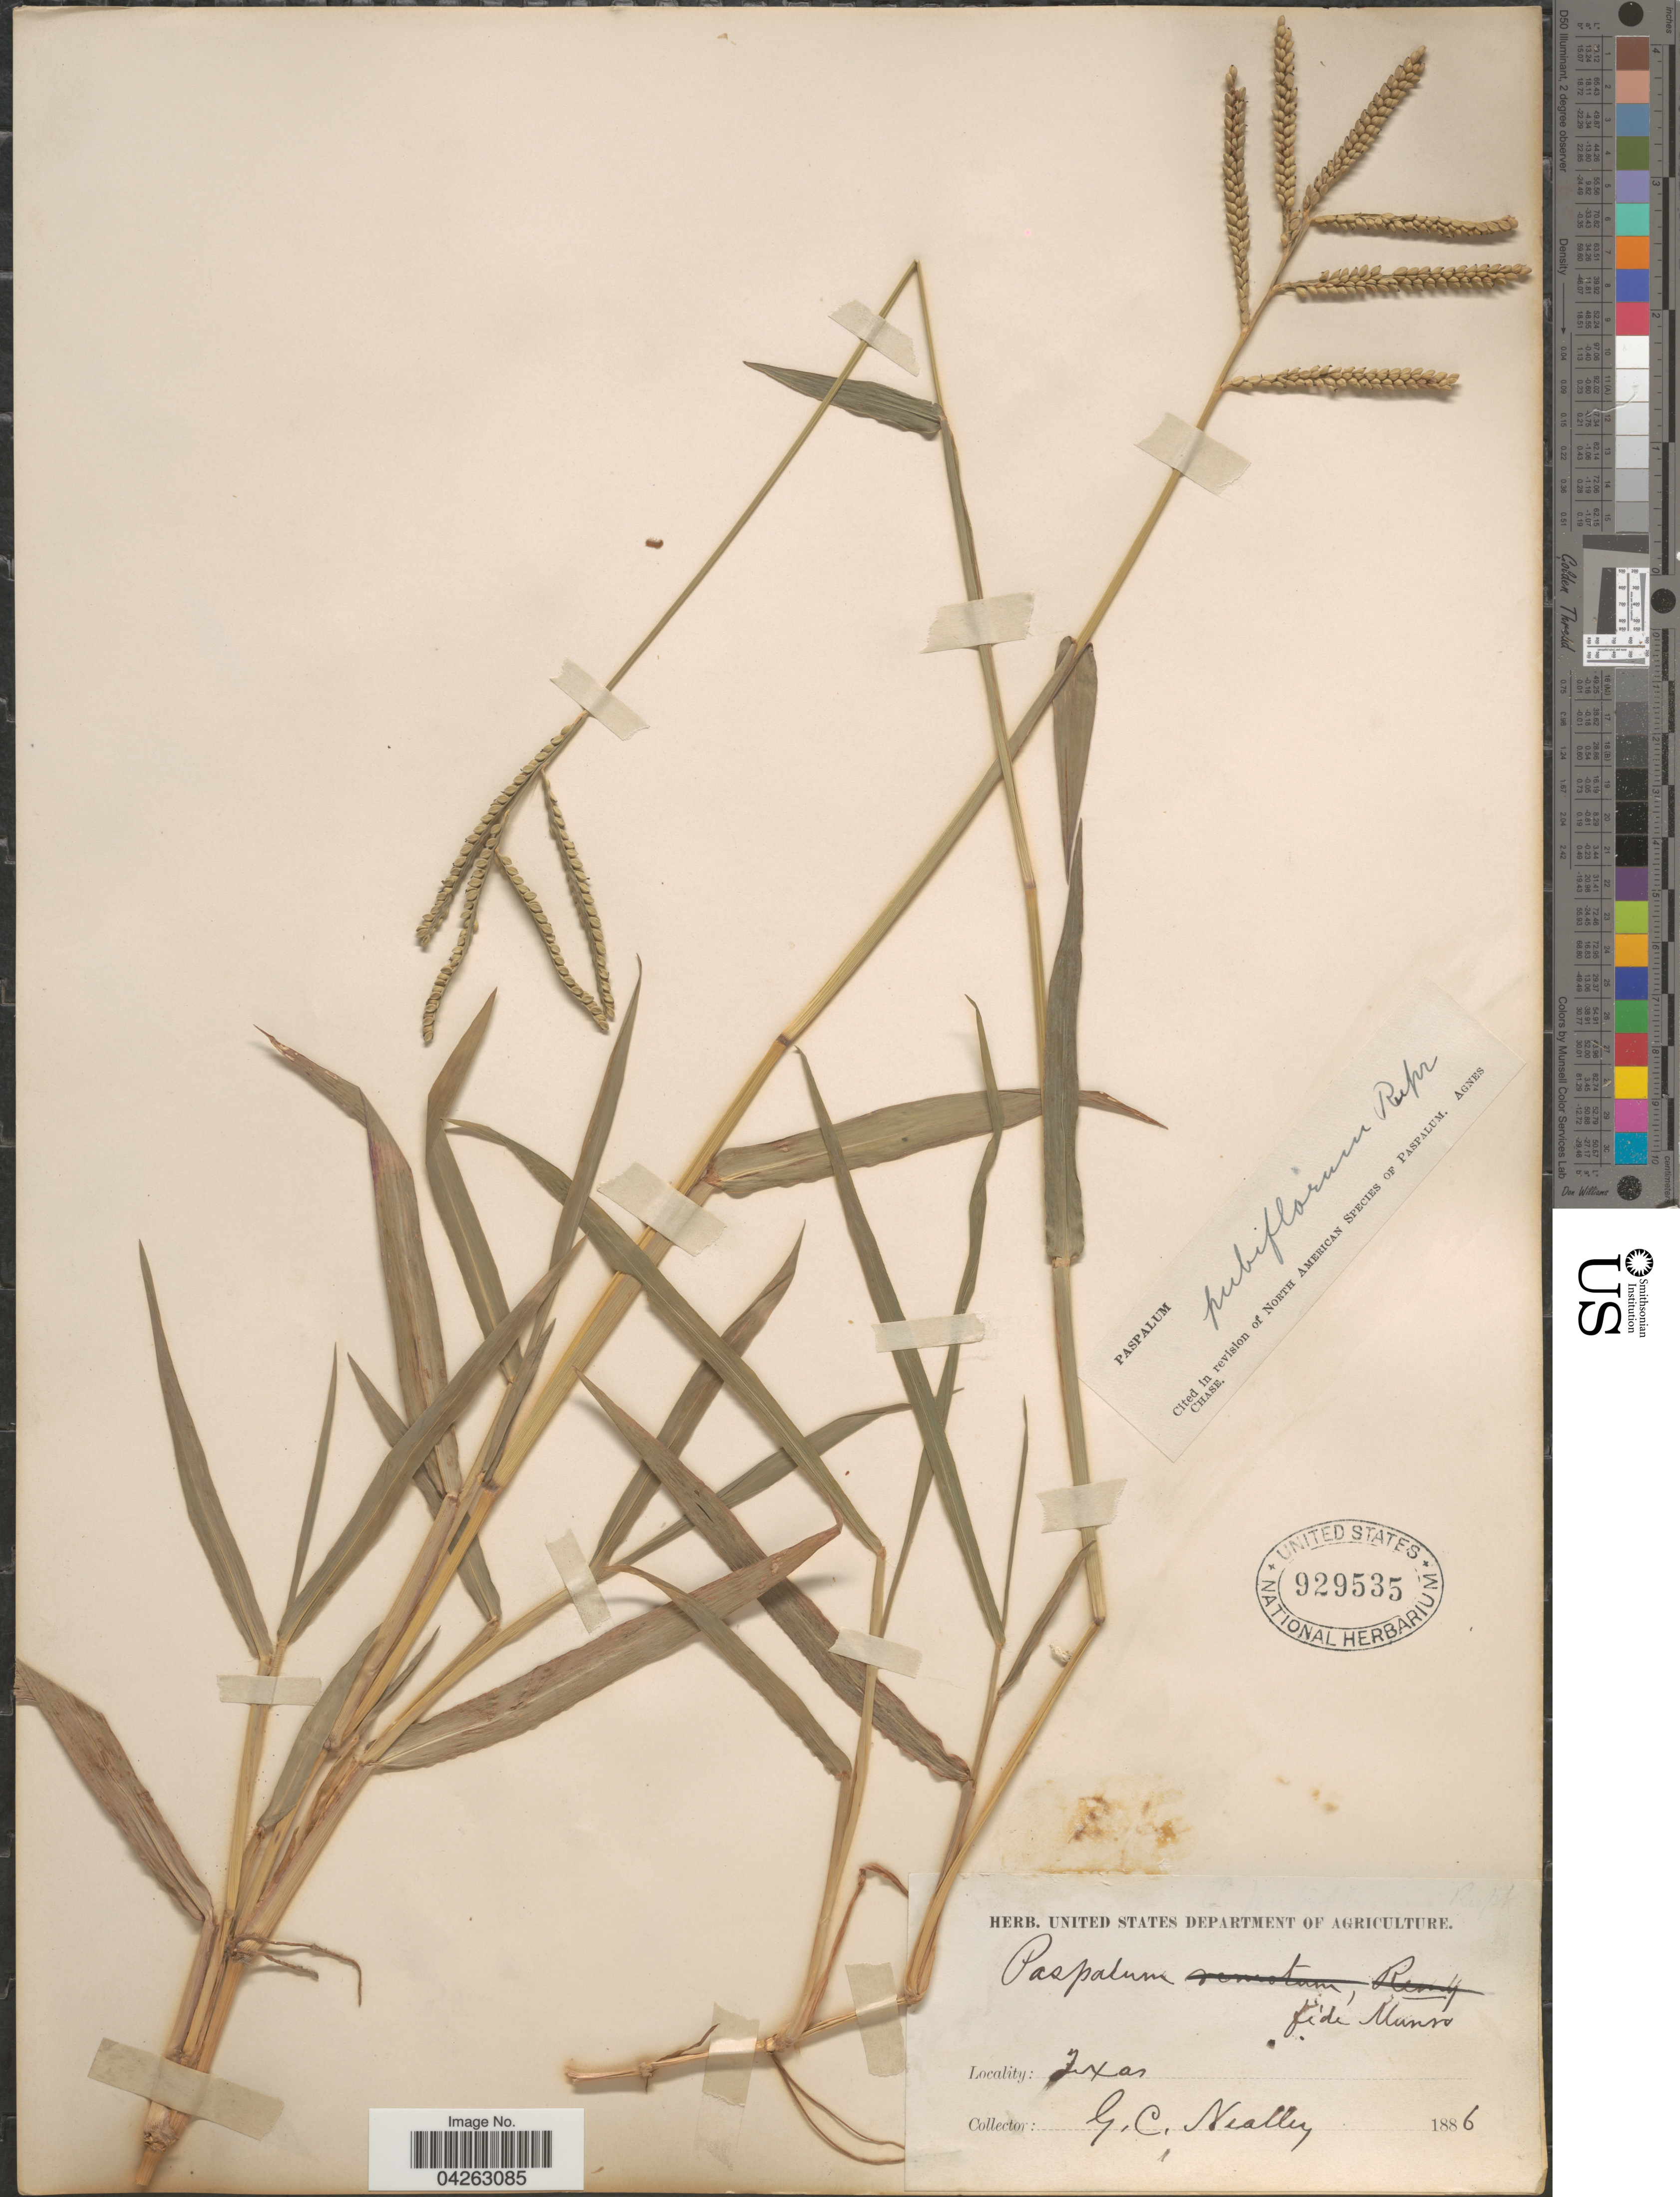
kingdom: Plantae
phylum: Tracheophyta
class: Liliopsida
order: Poales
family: Poaceae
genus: Paspalum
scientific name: Paspalum pubiflorum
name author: Rupr. ex E. Fourn.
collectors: G. C. Nealley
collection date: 1886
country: United States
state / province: Texas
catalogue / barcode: US 929535